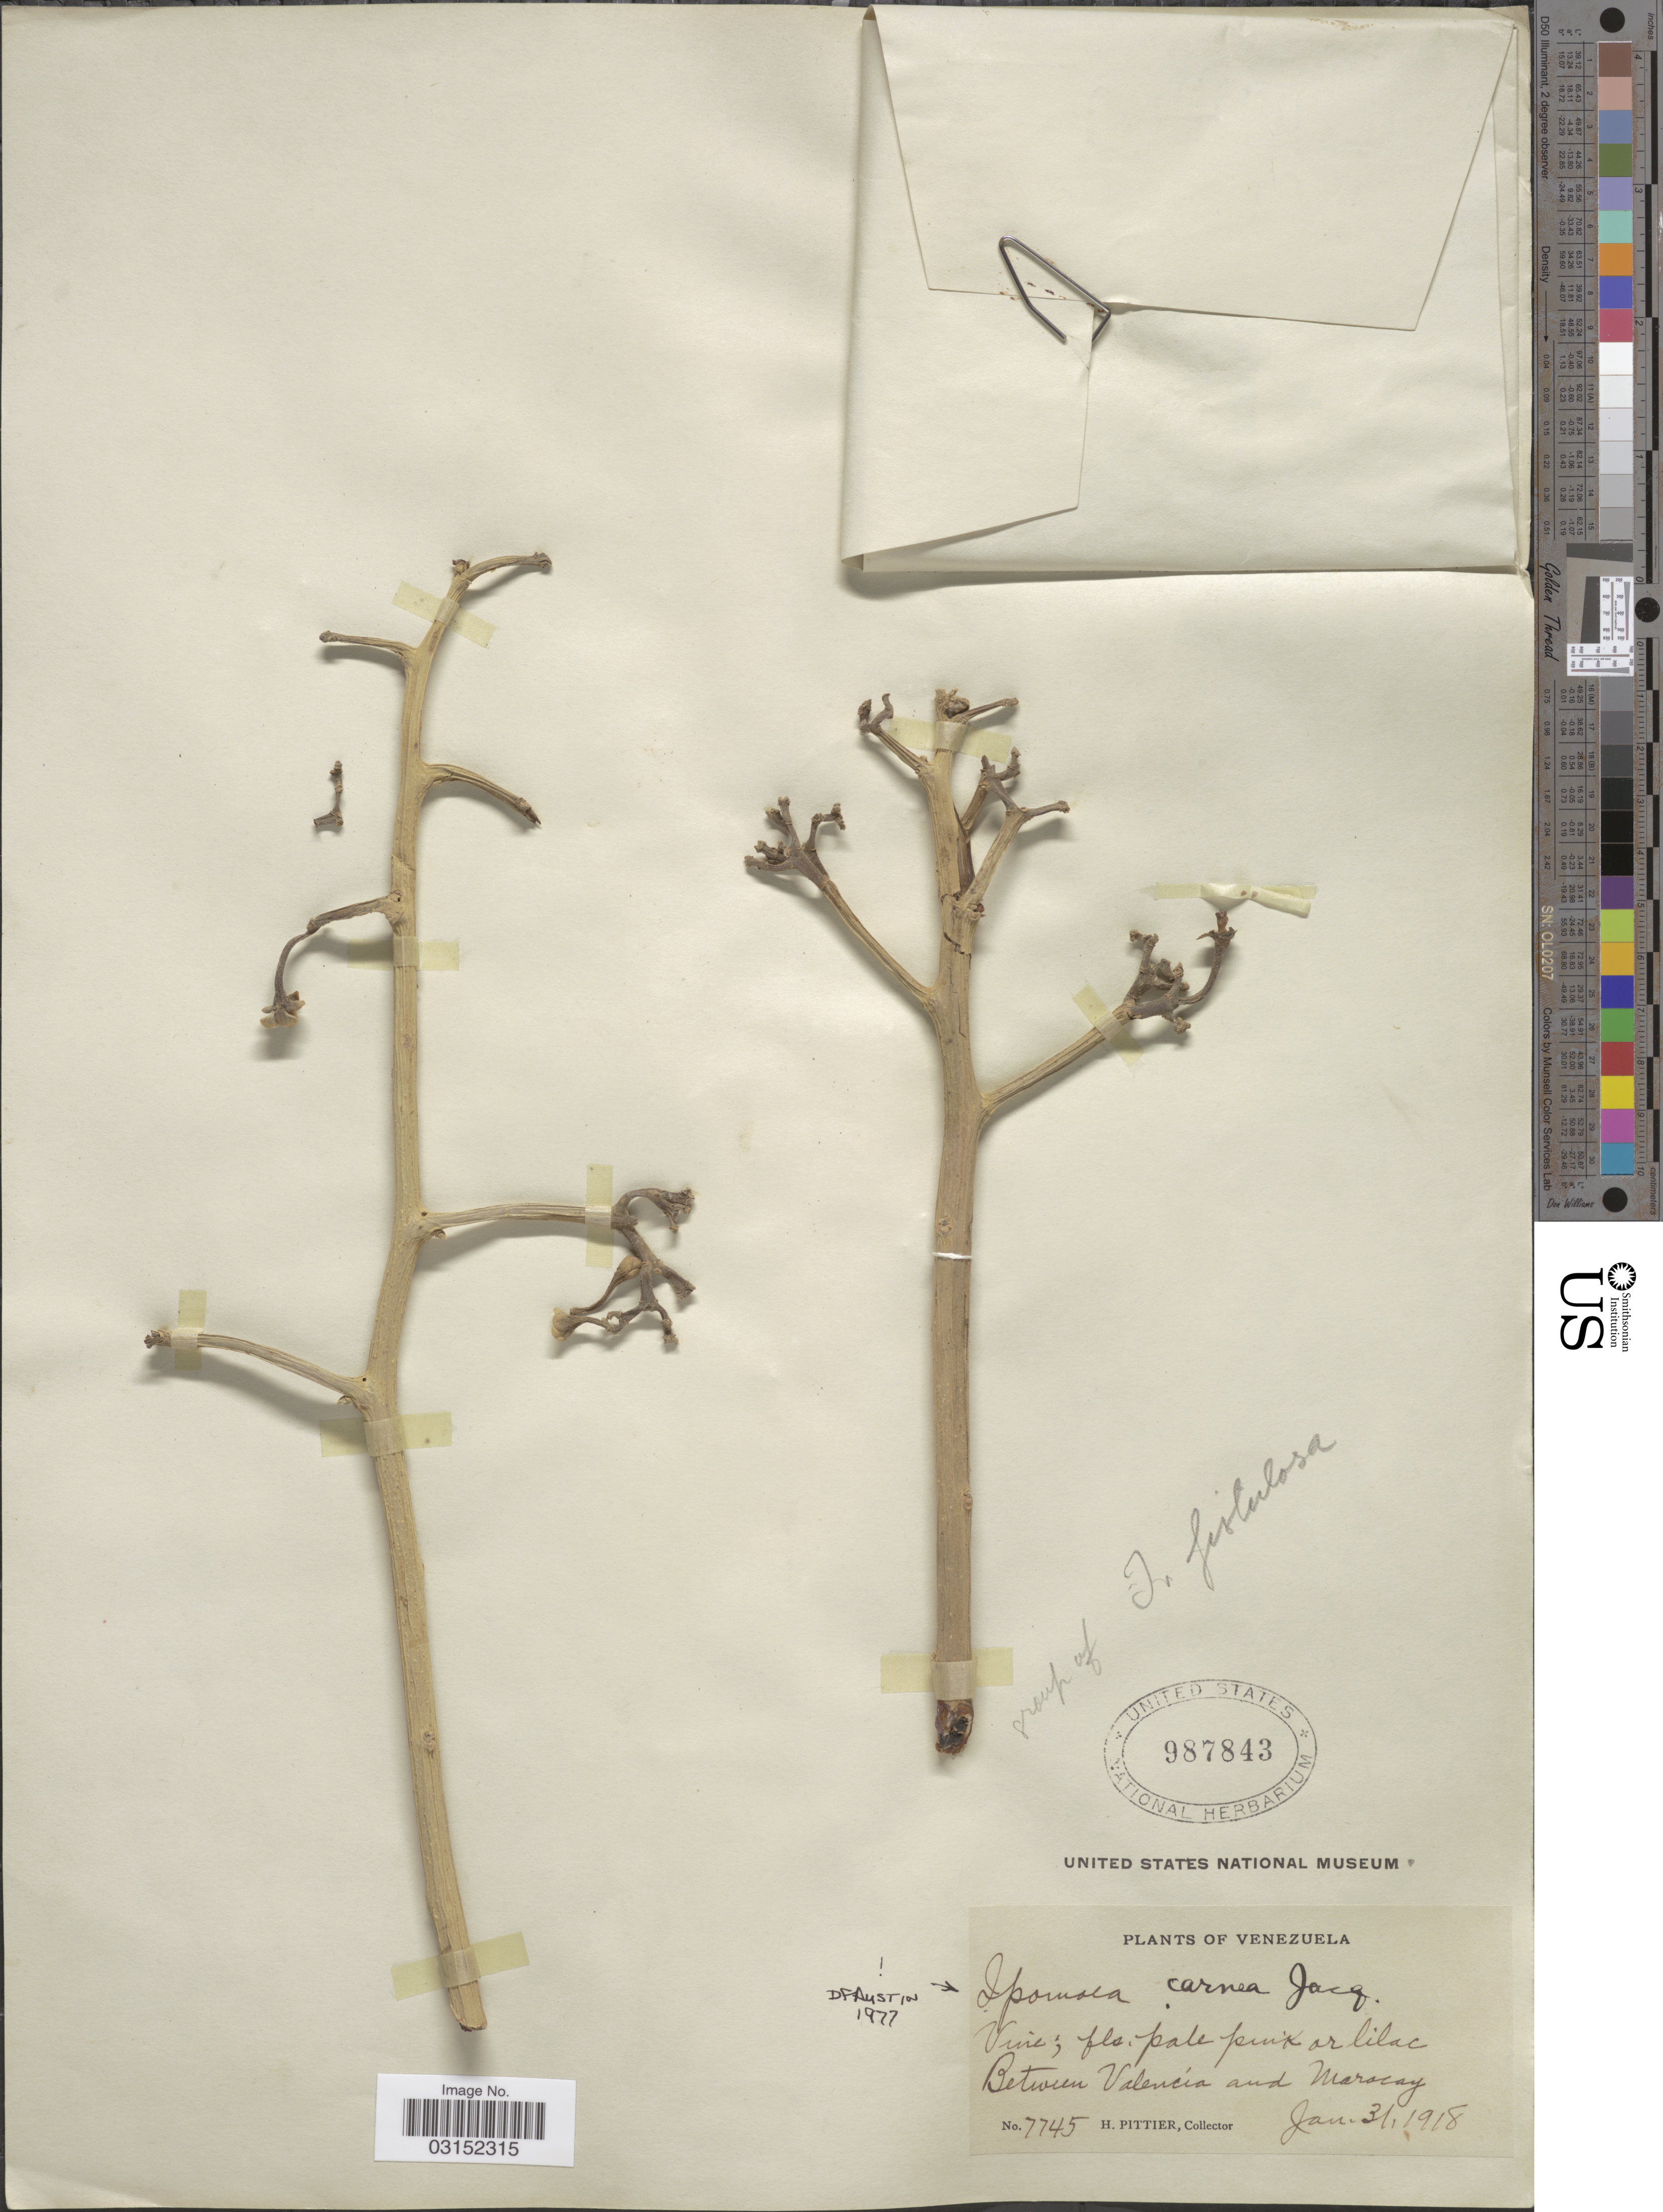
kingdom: Plantae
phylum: Tracheophyta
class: Magnoliopsida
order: Solanales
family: Convolvulaceae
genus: Ipomoea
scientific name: Ipomoea carnea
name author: Jacq.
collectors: H. F. Pittier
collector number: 7745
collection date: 1918-01-31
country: Venezuela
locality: Between Valencia and Maracay.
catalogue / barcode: US 987843